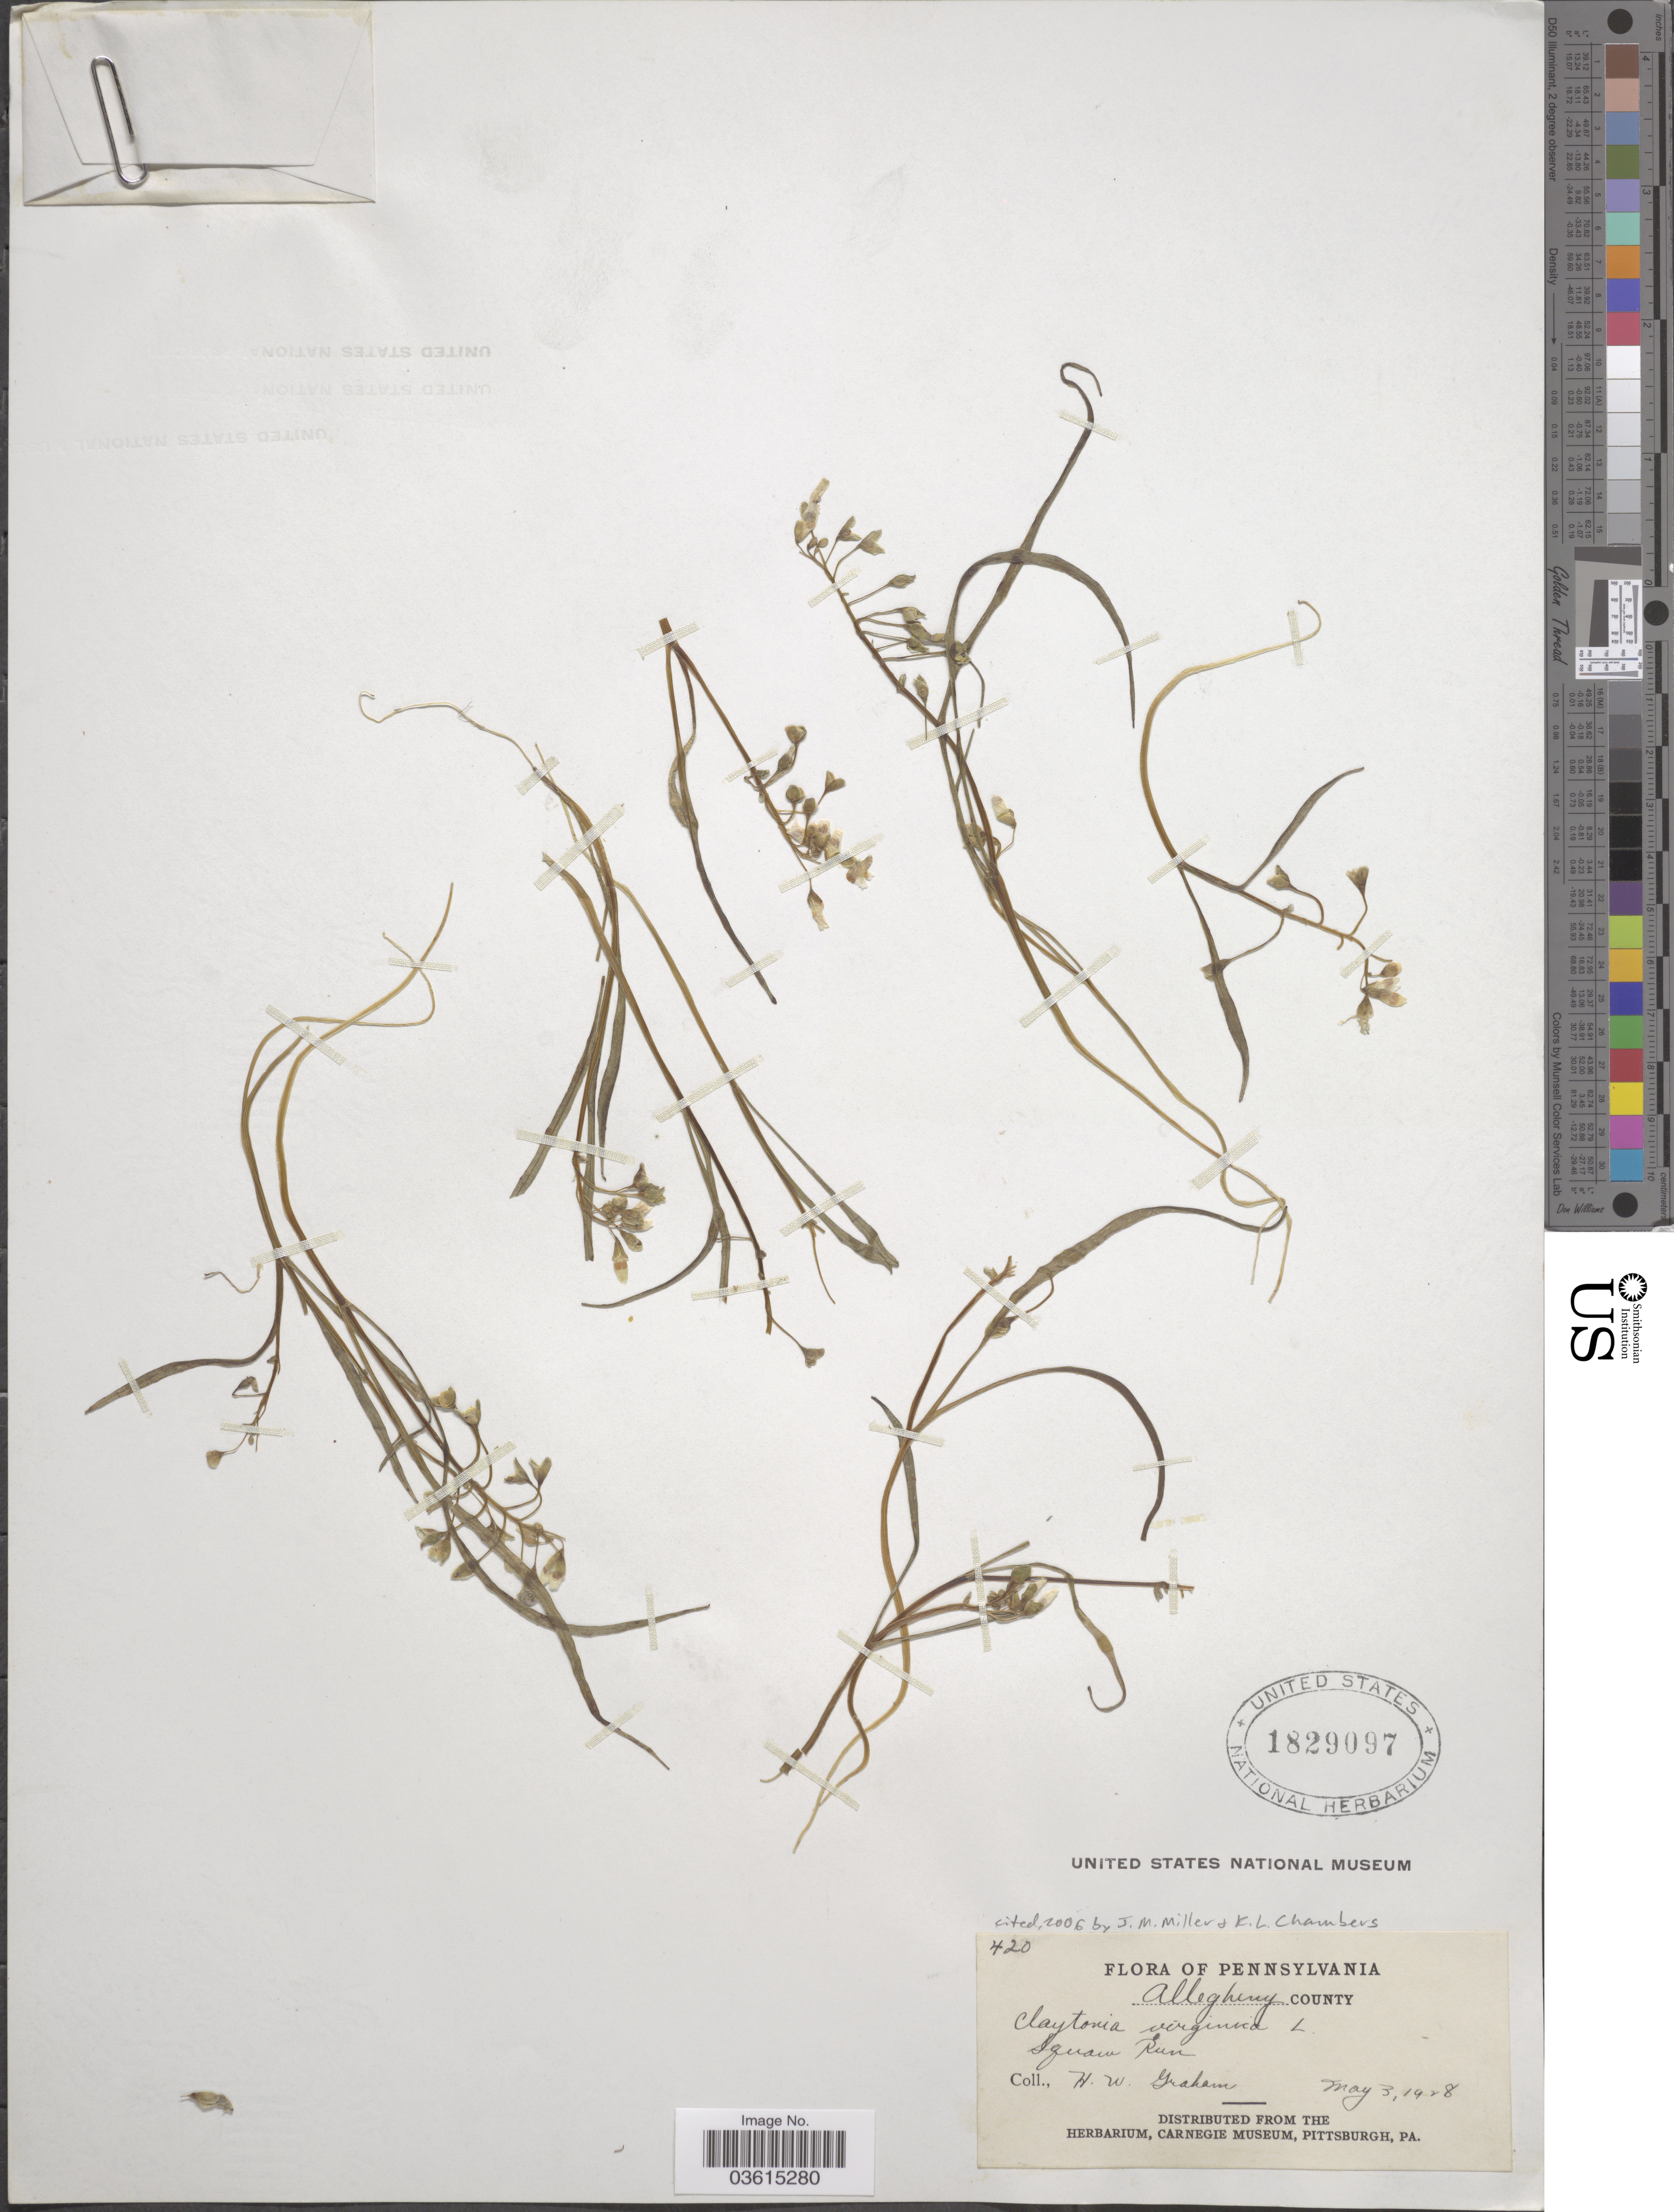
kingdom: Plantae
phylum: Tracheophyta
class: Magnoliopsida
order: Caryophyllales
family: Montiaceae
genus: Claytonia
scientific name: Claytonia virginica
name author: L.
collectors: H. W. Graham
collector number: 420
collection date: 1928-05-03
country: United States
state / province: Pennsylvania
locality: Allegheny County. Squaw Run.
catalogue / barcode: US 1829097